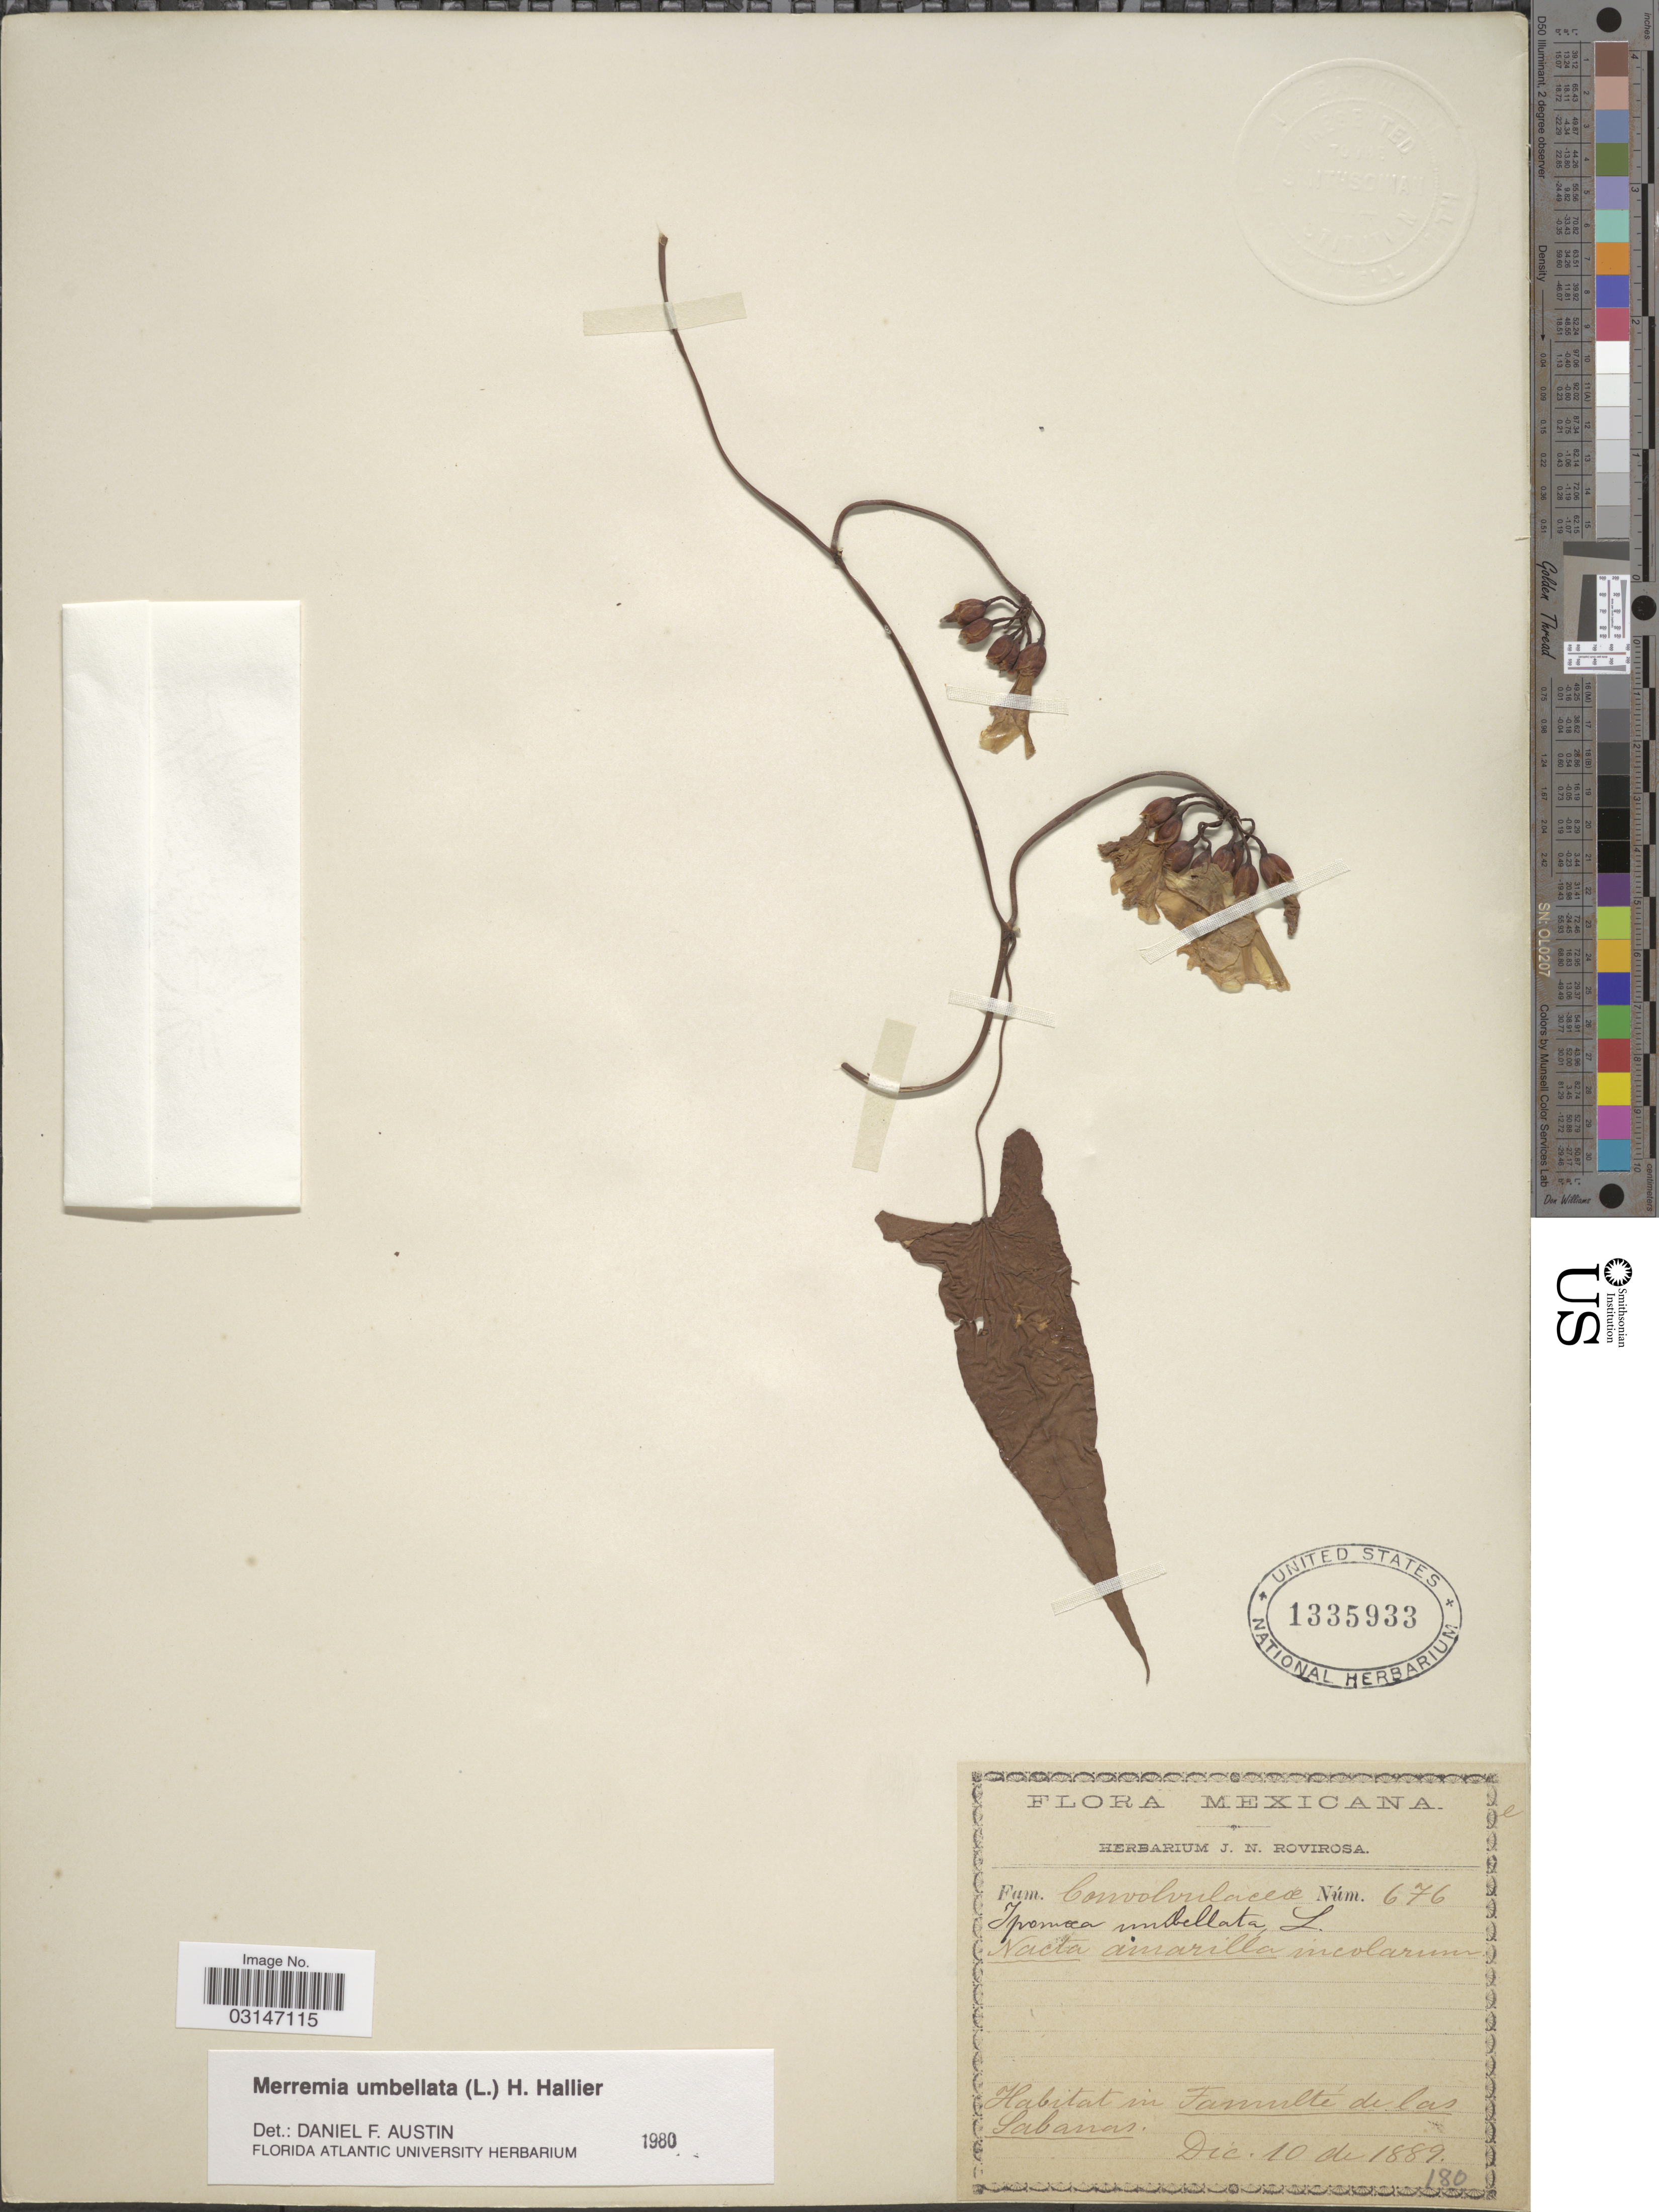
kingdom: Plantae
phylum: Tracheophyta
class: Magnoliopsida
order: Solanales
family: Convolvulaceae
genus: Camonea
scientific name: Camonea umbellata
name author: (L.) A. R. Simões & Staples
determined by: Strong, Mark T., (BOT), Smithsonian Institution - National Museum of Natural History (UNITED STATES)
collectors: ex herb. J. N. Rovirosa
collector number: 676/180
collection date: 1889-12-10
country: Mexico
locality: Tamulté de las Sabanas.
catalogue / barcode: US 1335933